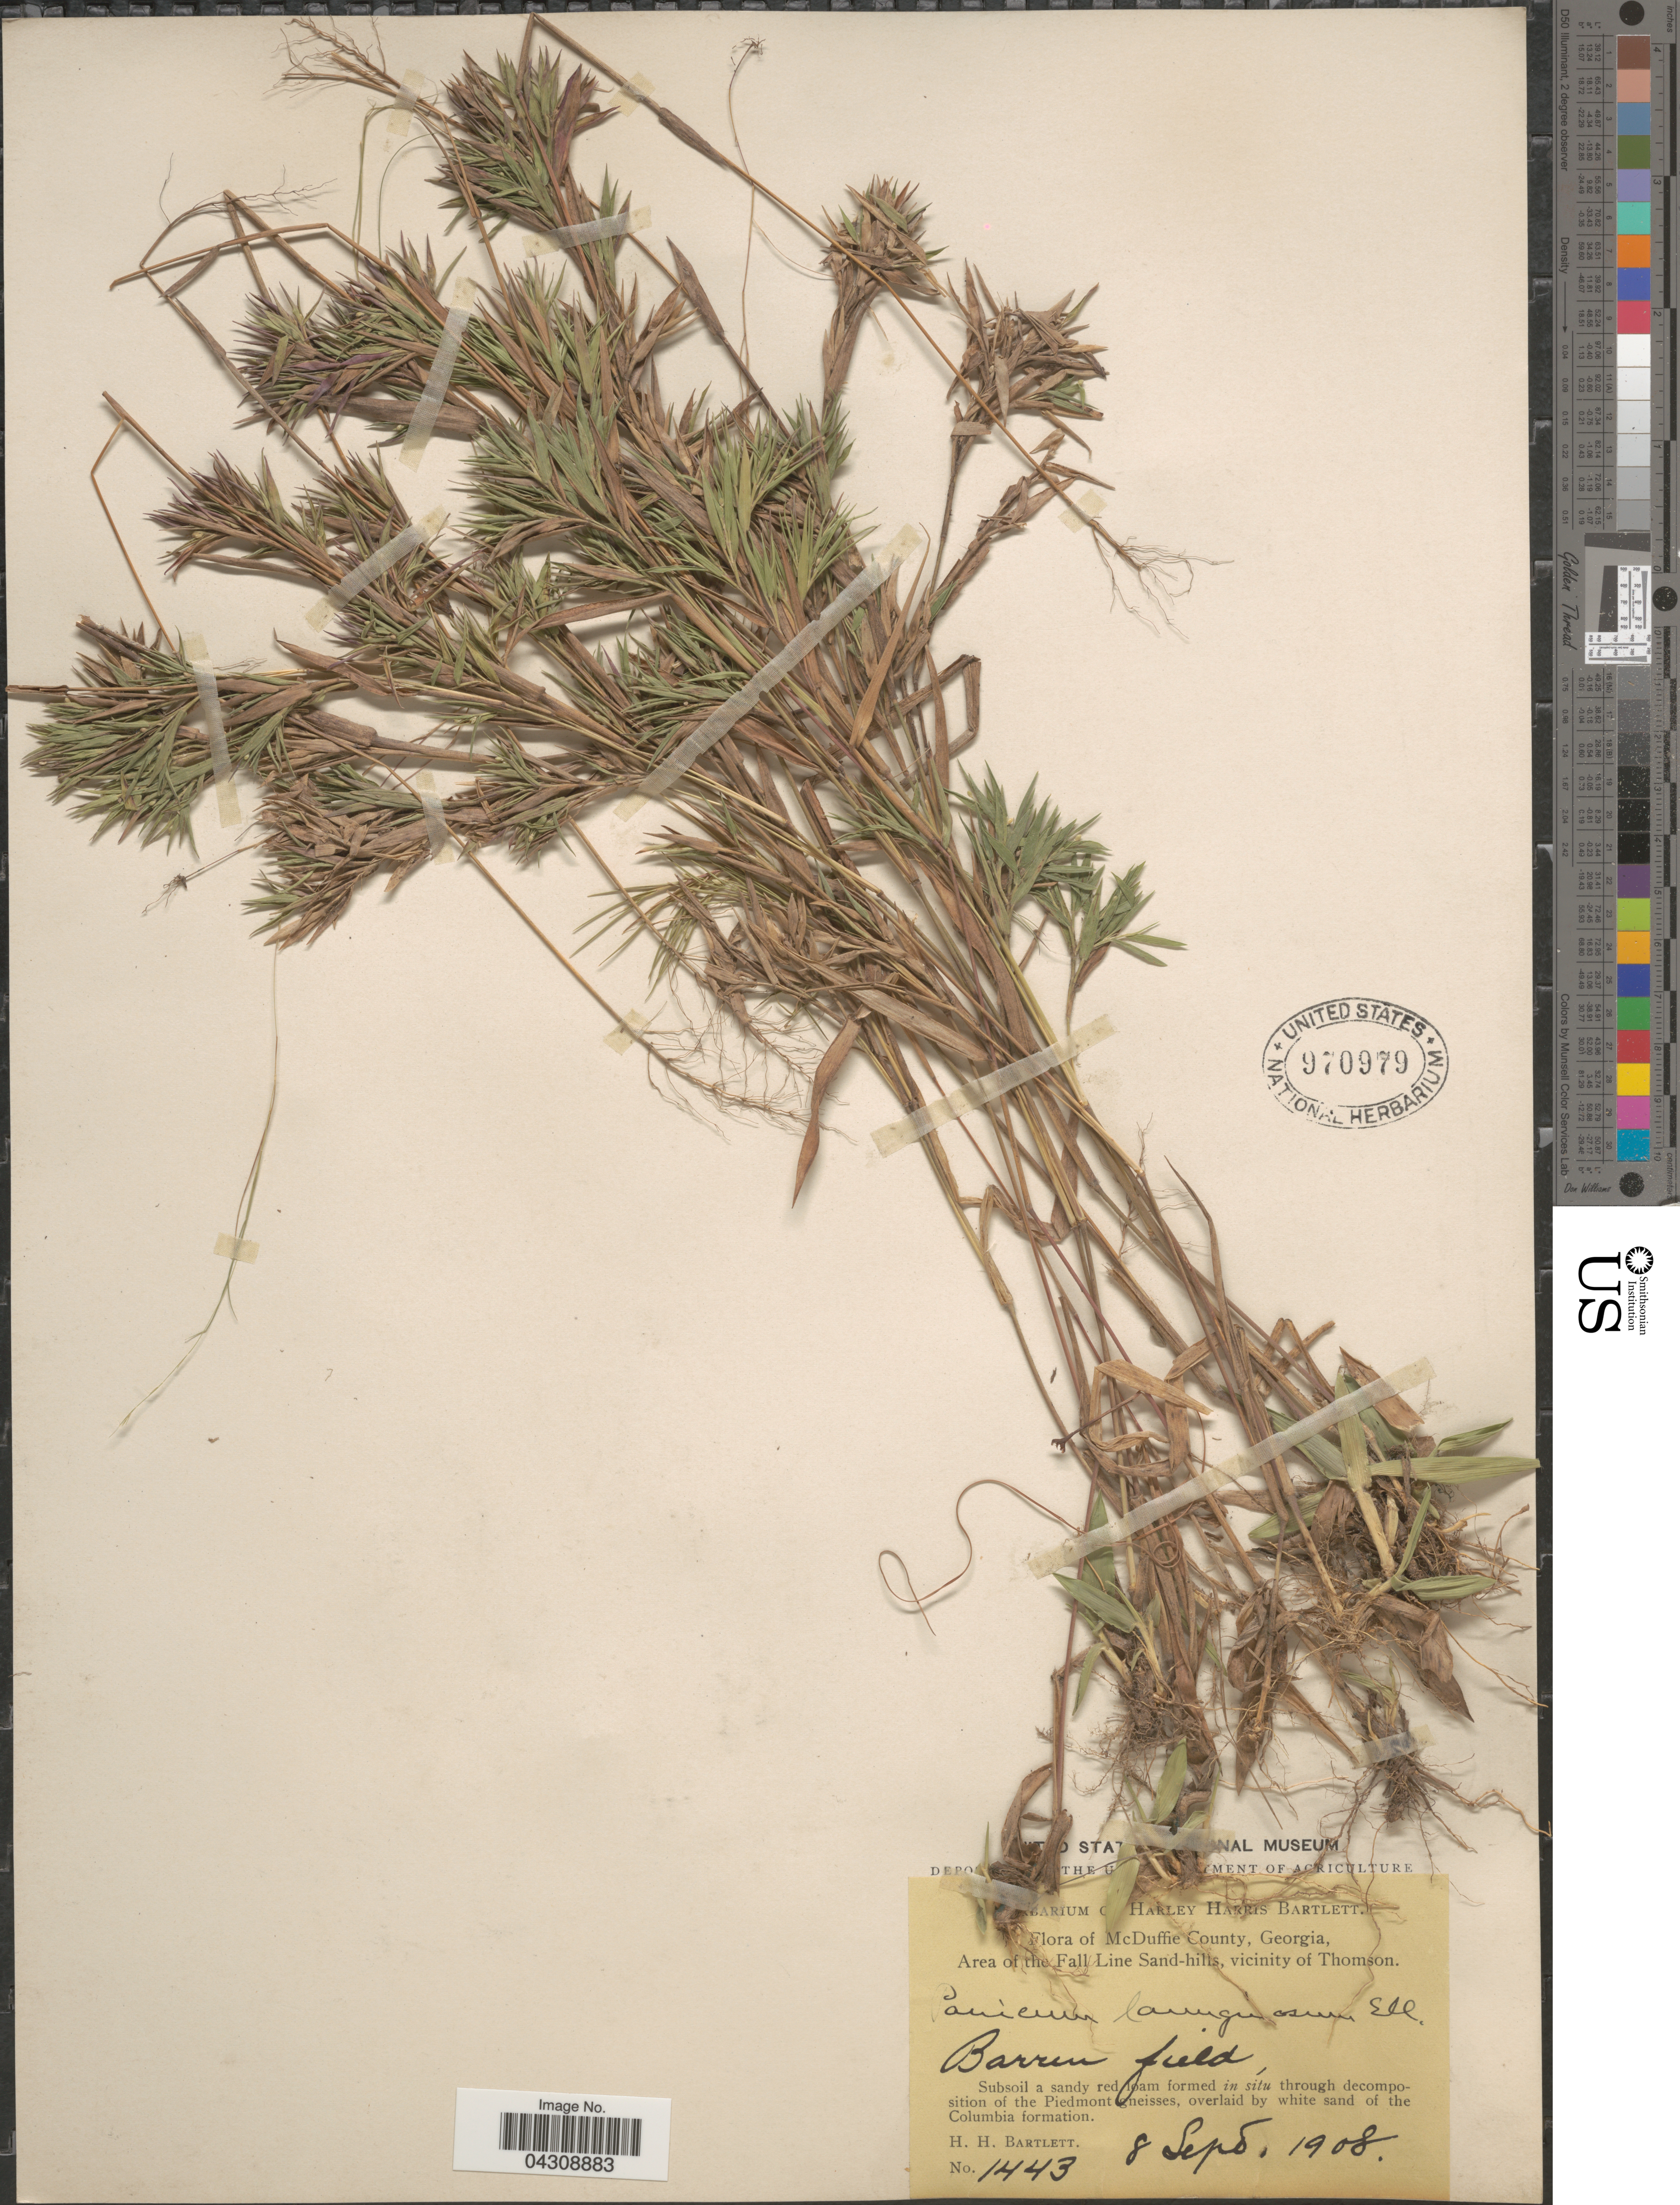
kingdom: Plantae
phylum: Tracheophyta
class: Liliopsida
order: Poales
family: Poaceae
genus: Dichanthelium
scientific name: Dichanthelium acuminatum var. acuminatum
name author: (Sw.) Gould & C.A. Clark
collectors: H. H. Bartlett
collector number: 1443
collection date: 1908-09-08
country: United States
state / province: Georgia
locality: McDuffie County. Area of the Fall Line Sand-hills, vicinity of Thomson. Barren field, Subsoil a sandy red loam formed in situ through decomposition of the Piedmont gneisses, overlaid by white sand of the Columbia formation.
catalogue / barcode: US 970979